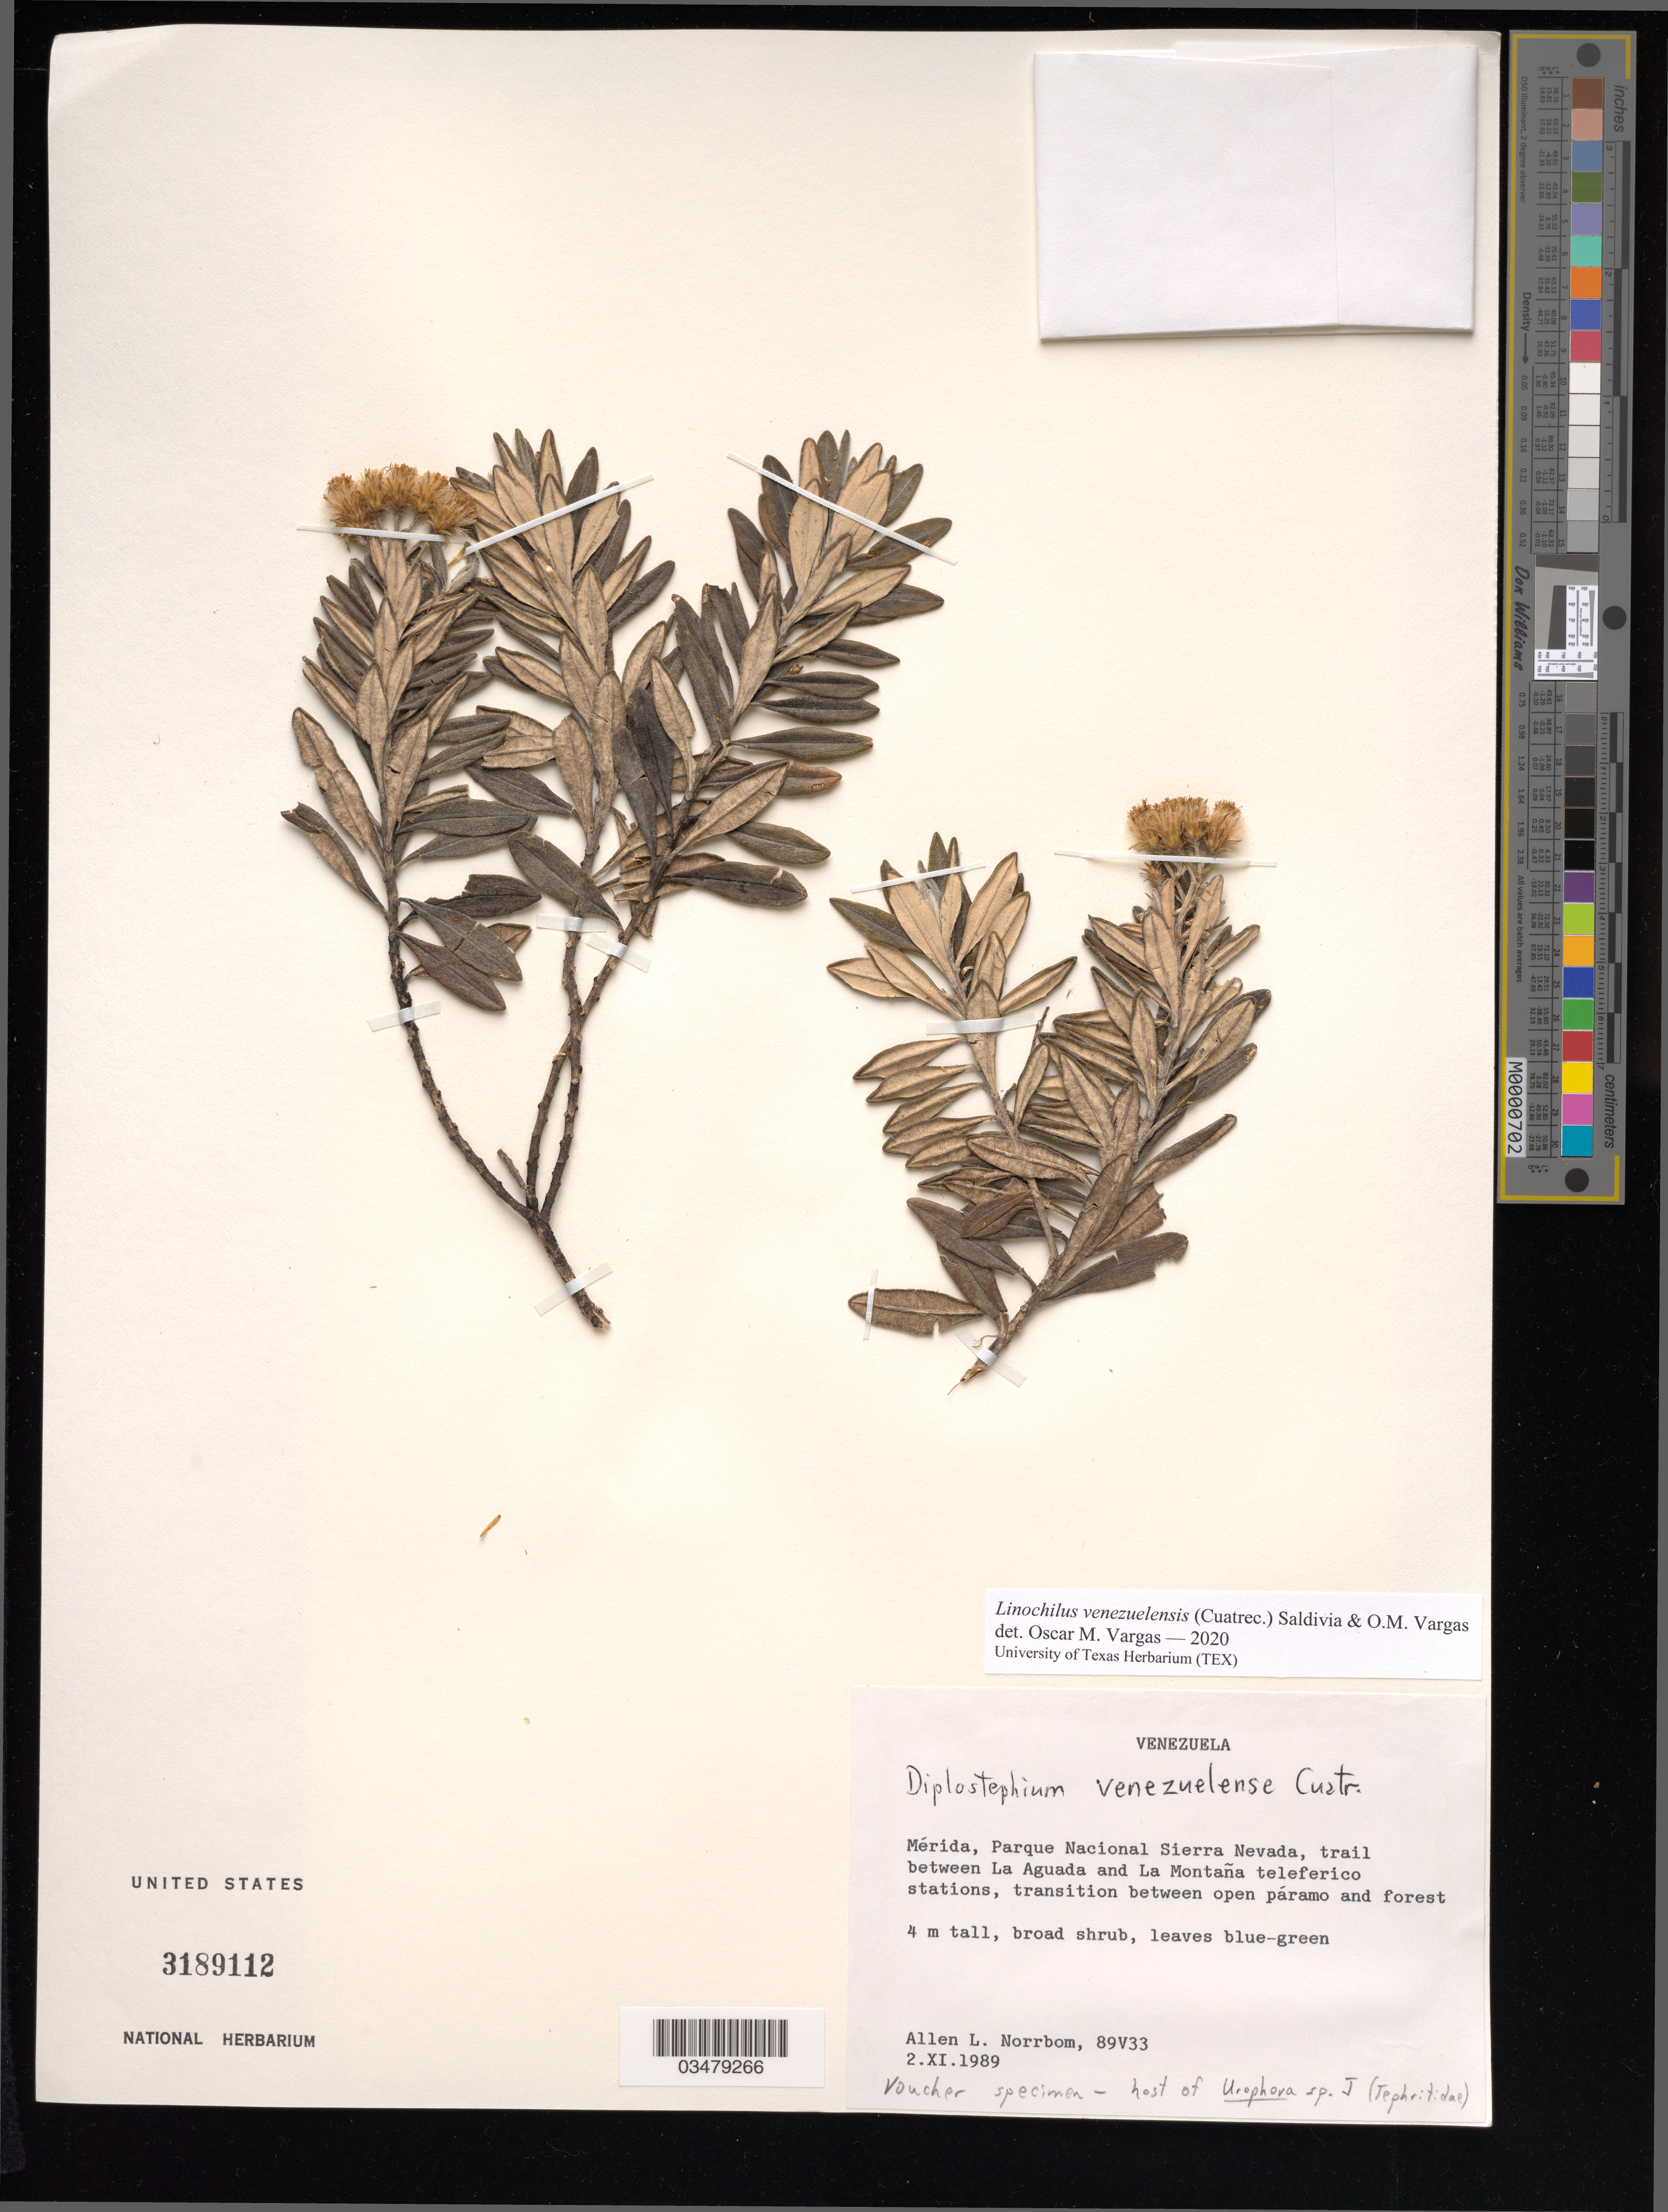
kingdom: Plantae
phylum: Tracheophyta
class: Magnoliopsida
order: Asterales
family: Asteraceae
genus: Linochilus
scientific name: Linochilus venezuelensis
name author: (Cuatrec.) Saldivia & O.M. Vargas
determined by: Vargas, Oscar M.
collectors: A. L. Norrbom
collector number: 89V33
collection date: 1989-11-02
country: Venezuela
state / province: Mérida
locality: Mérida, Parque Nacional Sierra Nevada, trail between La Aguada and La Montaña teleferico stations, upper edge of cloud forest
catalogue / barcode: US 3189112